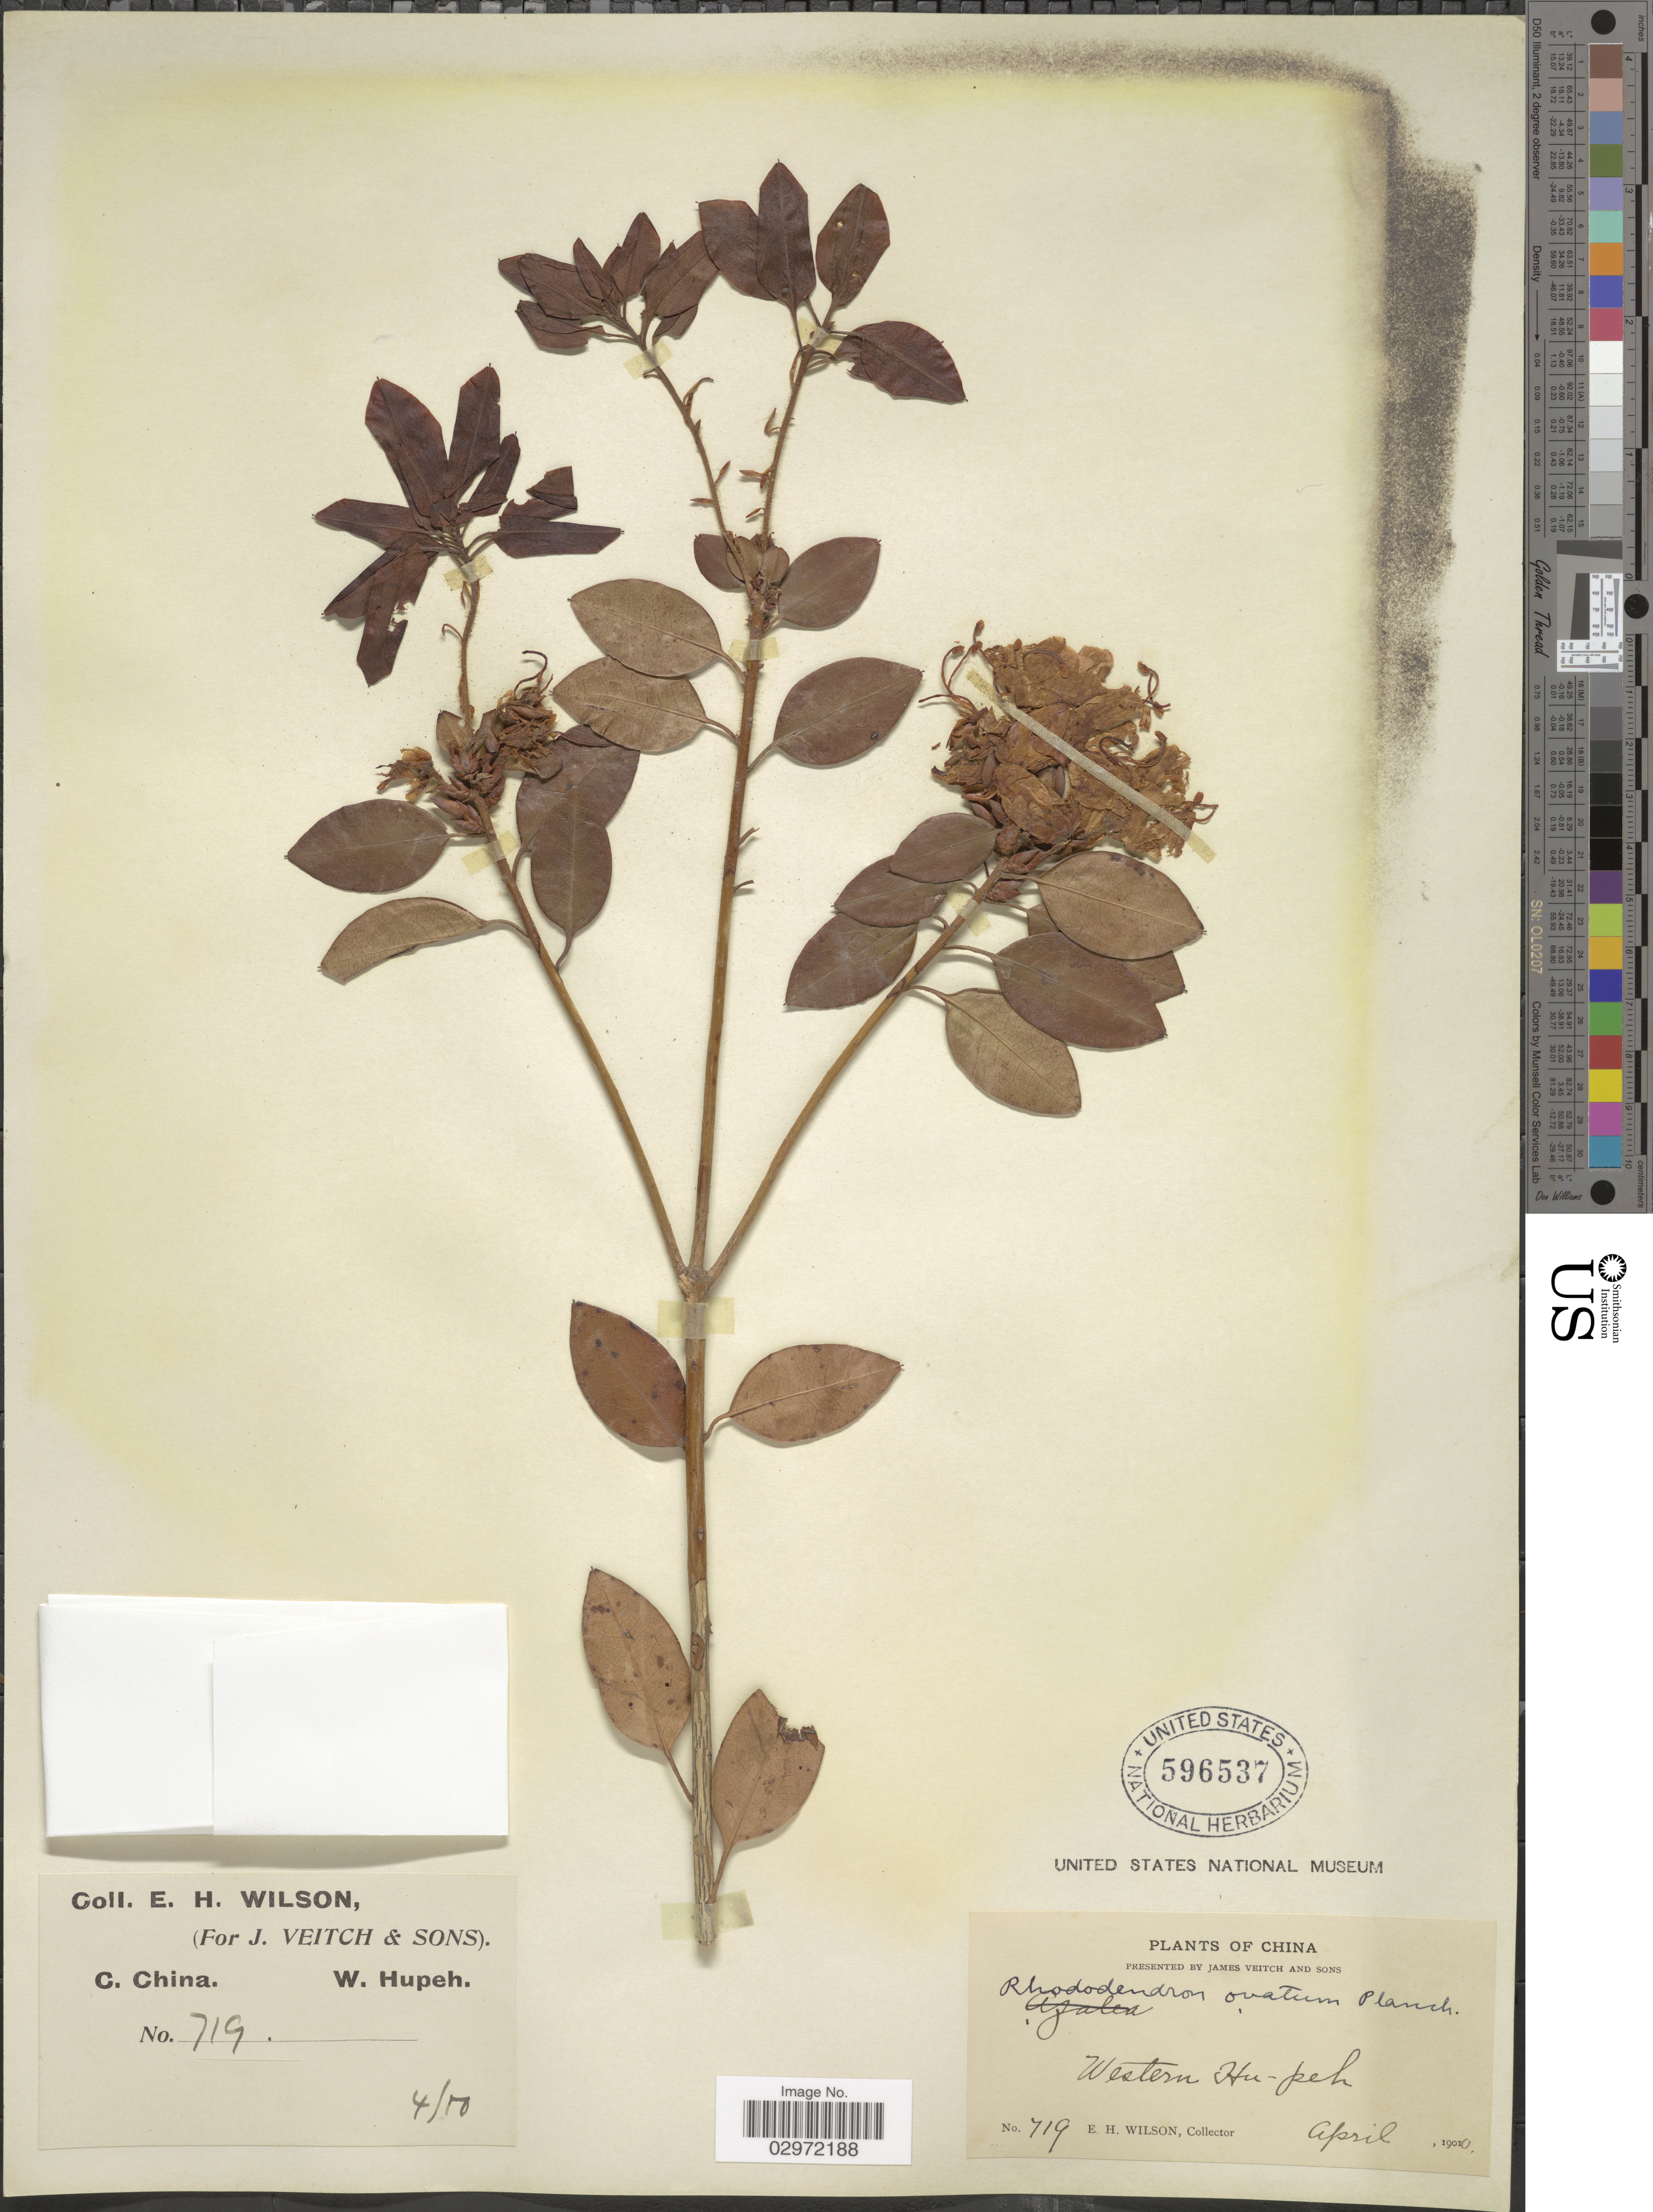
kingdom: Plantae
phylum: Tracheophyta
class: Magnoliopsida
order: Ericales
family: Ericaceae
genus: Rhododendron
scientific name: Rhododendron ovatum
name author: (Lindl.) Planch. ex Maxim.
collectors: E. Wilson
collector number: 719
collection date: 1910-04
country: China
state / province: Hubei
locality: Western Hu-peh.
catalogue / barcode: US 596537